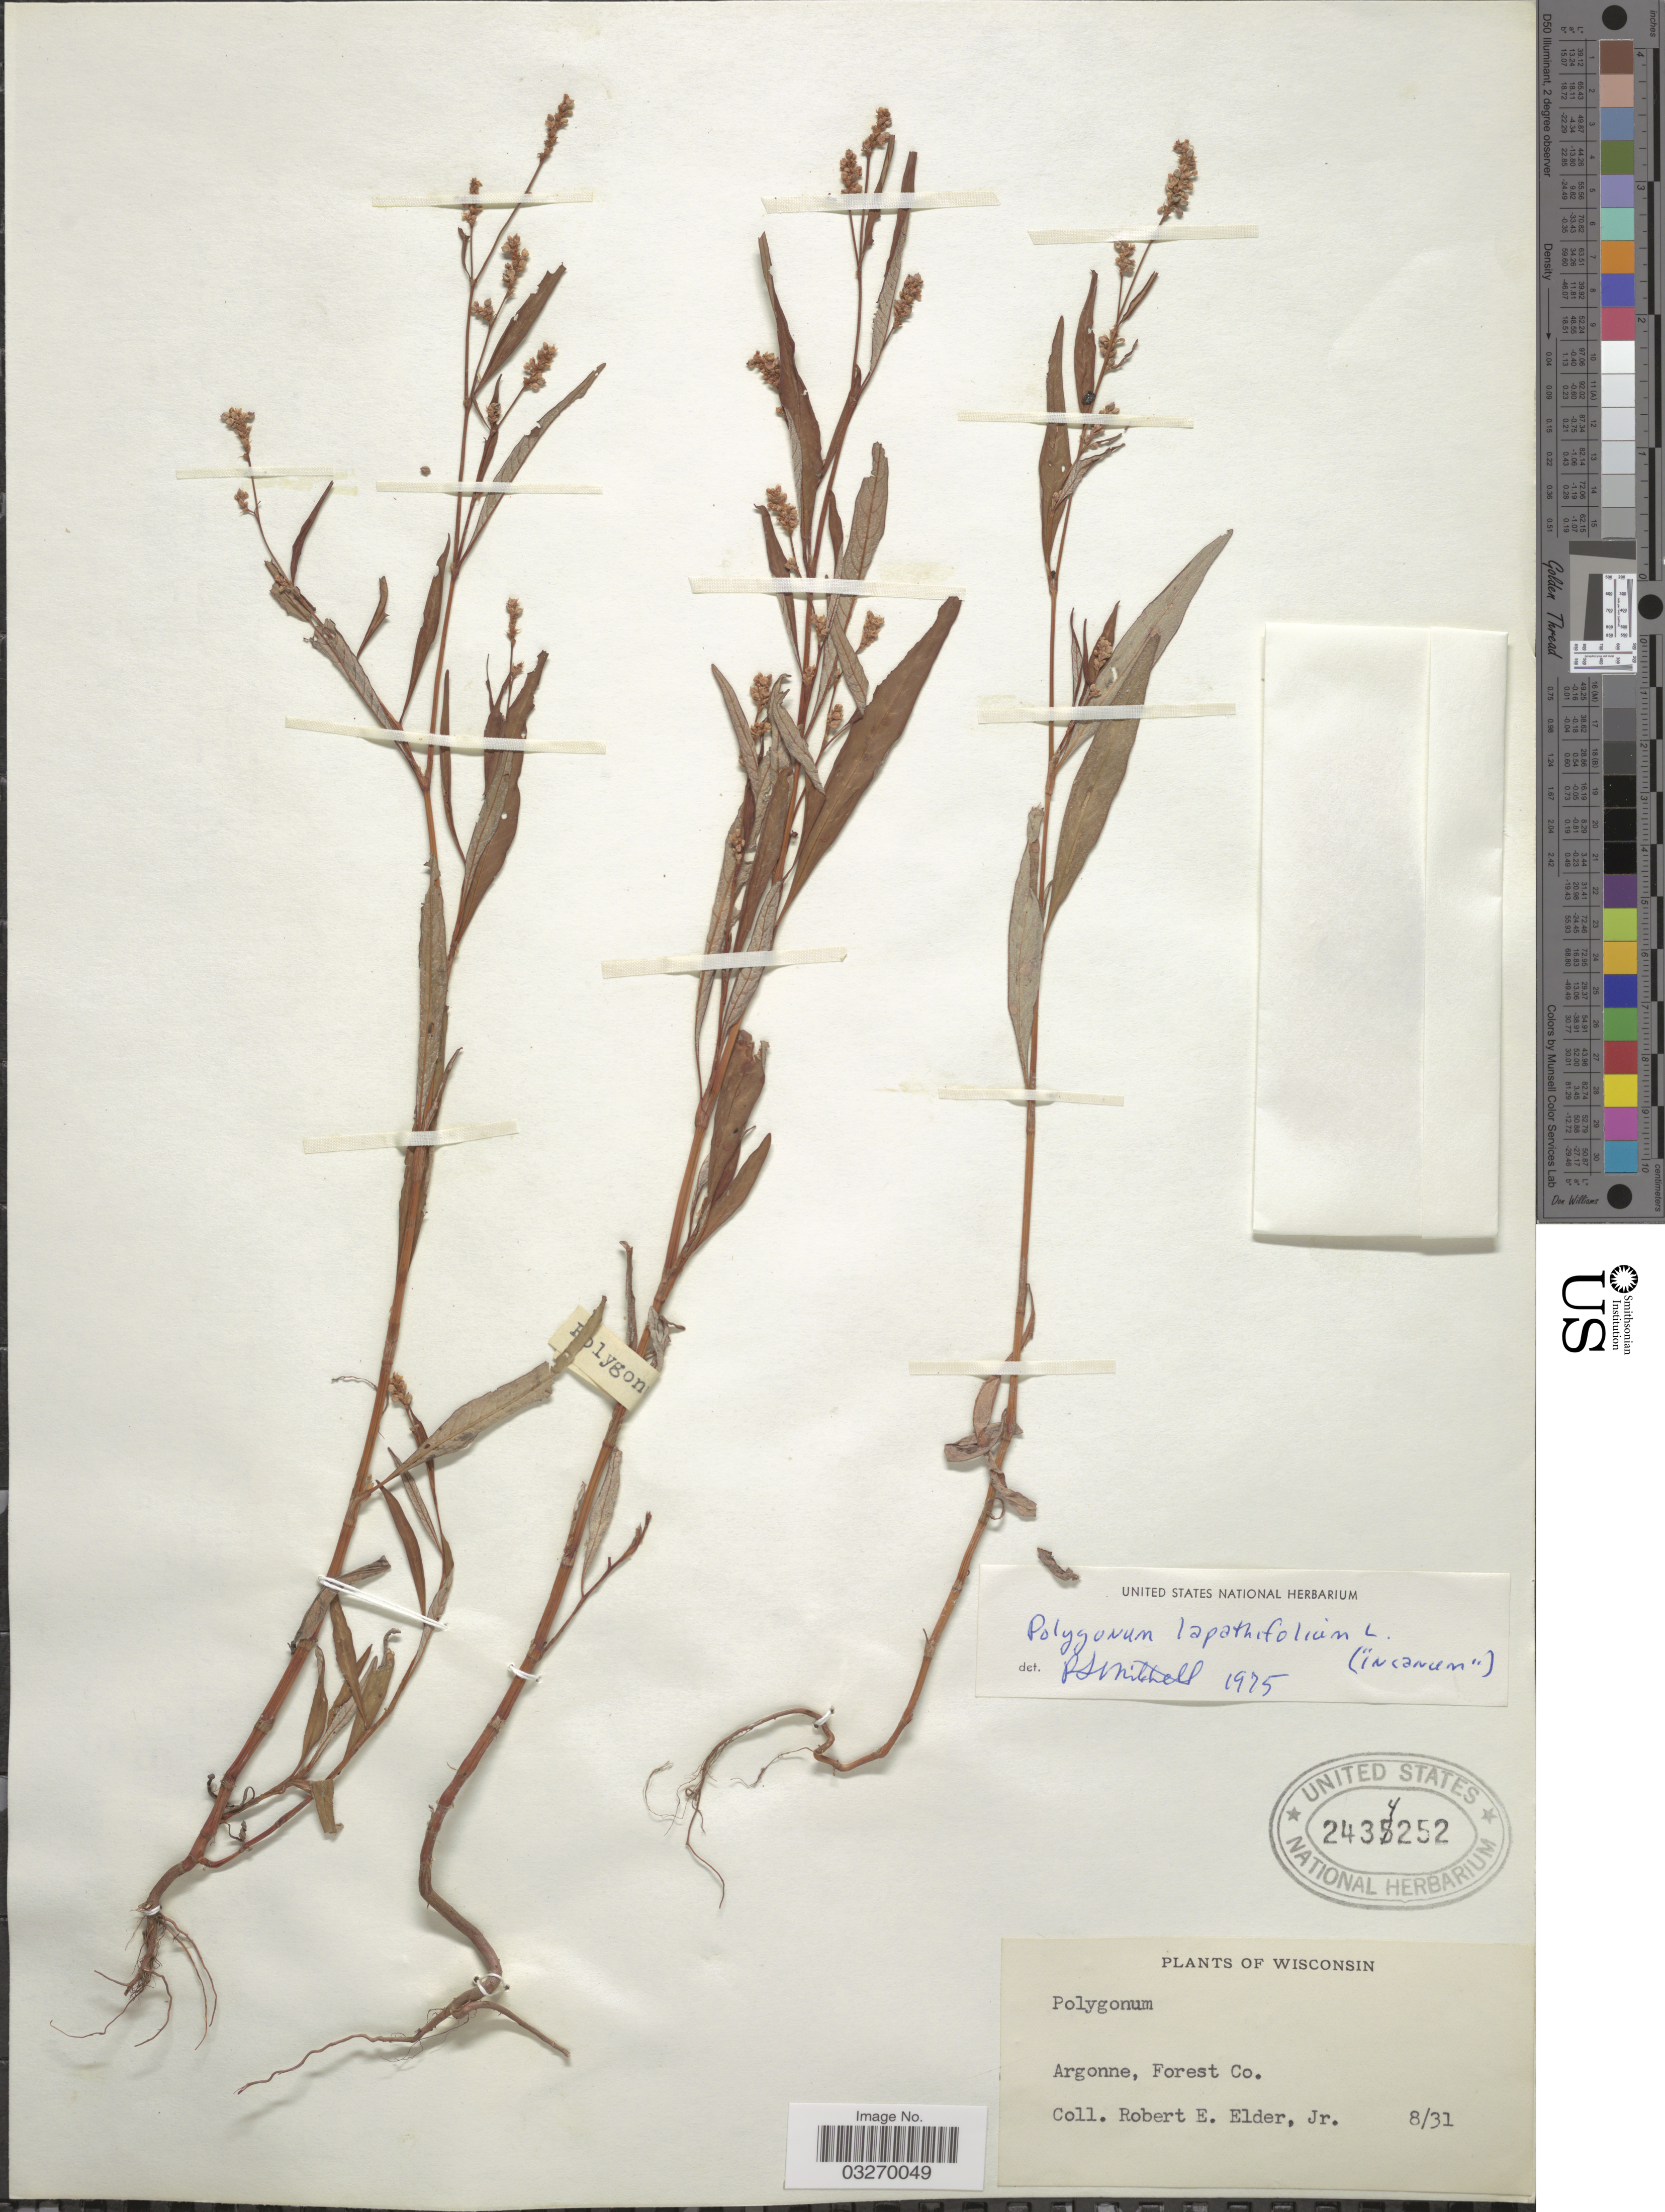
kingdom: Plantae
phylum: Tracheophyta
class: Magnoliopsida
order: Caryophyllales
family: Polygonaceae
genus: Persicaria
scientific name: Persicaria lapathifolia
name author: (L.) Delarbre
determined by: Atha, D. E.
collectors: R. E. Elder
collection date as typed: Transcribed d/m/y: /8/31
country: United States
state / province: Wisconsin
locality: Argonne, Forest Co.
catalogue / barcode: US 2434252